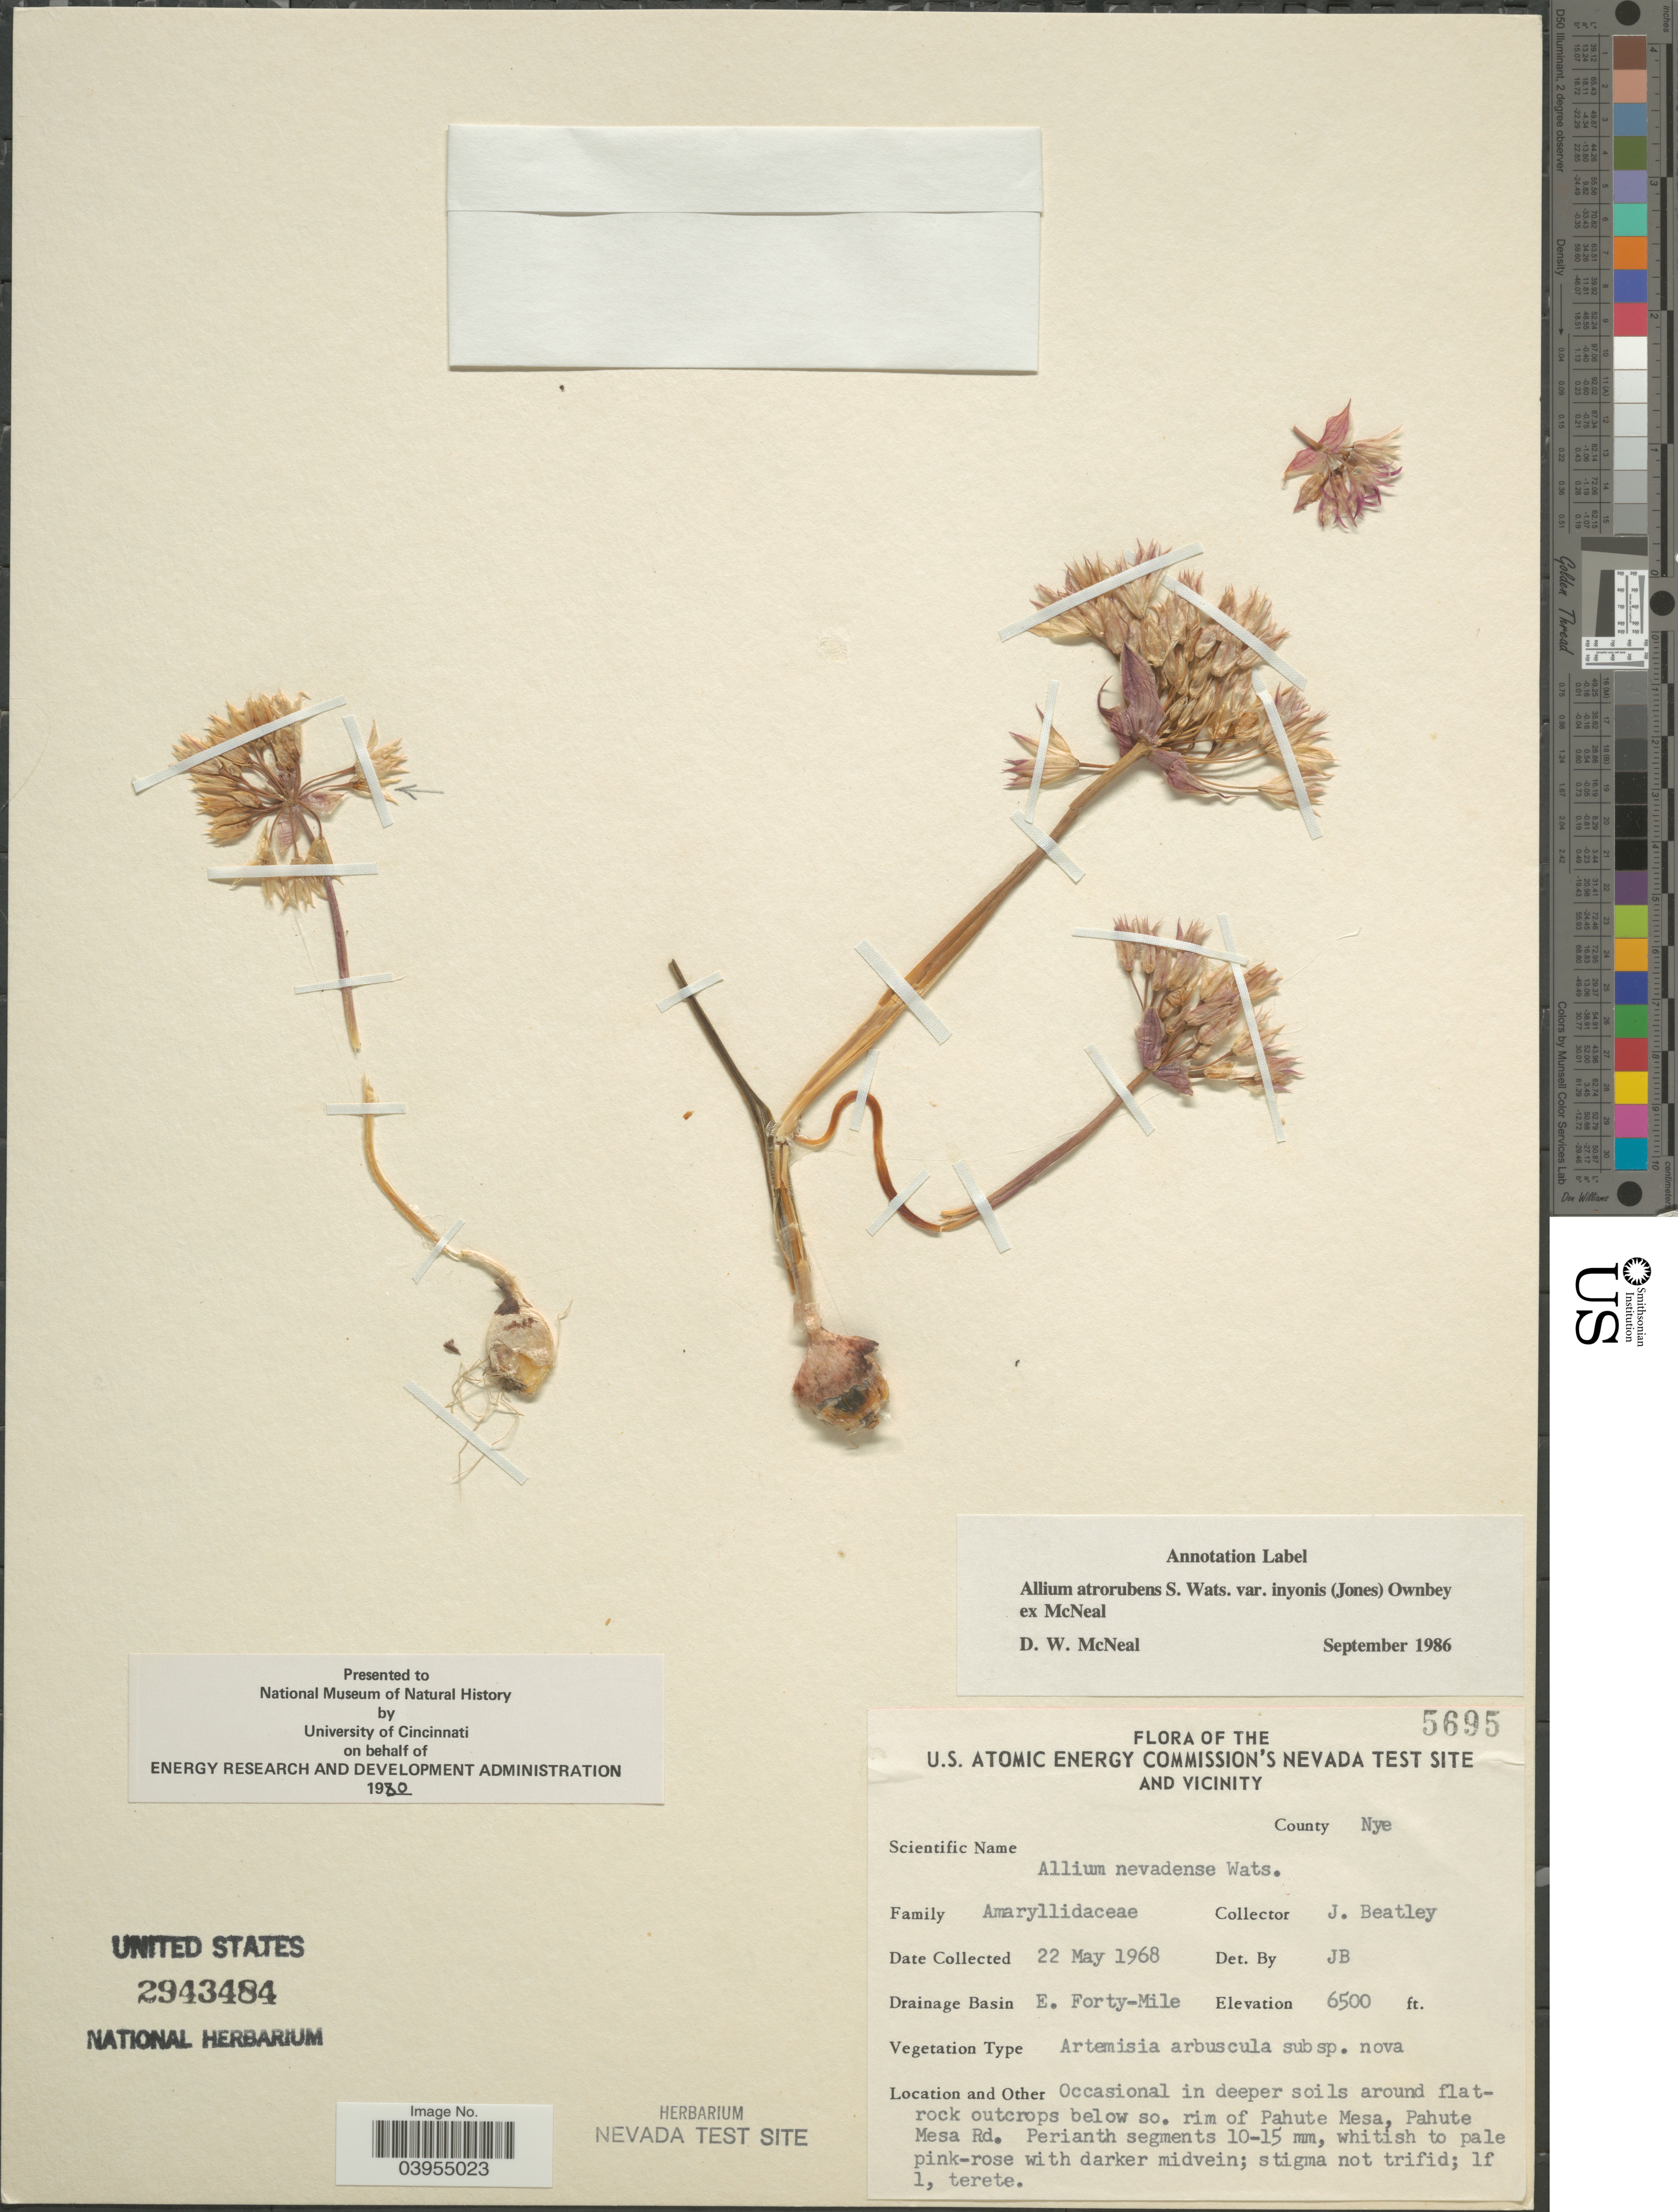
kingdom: Plantae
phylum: Tracheophyta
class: Liliopsida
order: Asparagales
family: Amaryllidaceae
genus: Allium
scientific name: Allium atrorubens var. inyonis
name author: (M.E. Jones) Ownbey & Aase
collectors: J. C. Beatley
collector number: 5695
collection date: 1968-05-22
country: United States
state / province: Nevada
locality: U.S. Atomic Energy Commission's Nevada Test Site and Vicinity. County Nye. Drainage Basin E. Forty-Mile. Occasional in deeper soils around flatrock outcrops below so. rim of Pahute Mesa, Pahute Mesa Rd.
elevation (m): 1981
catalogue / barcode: US 2943484